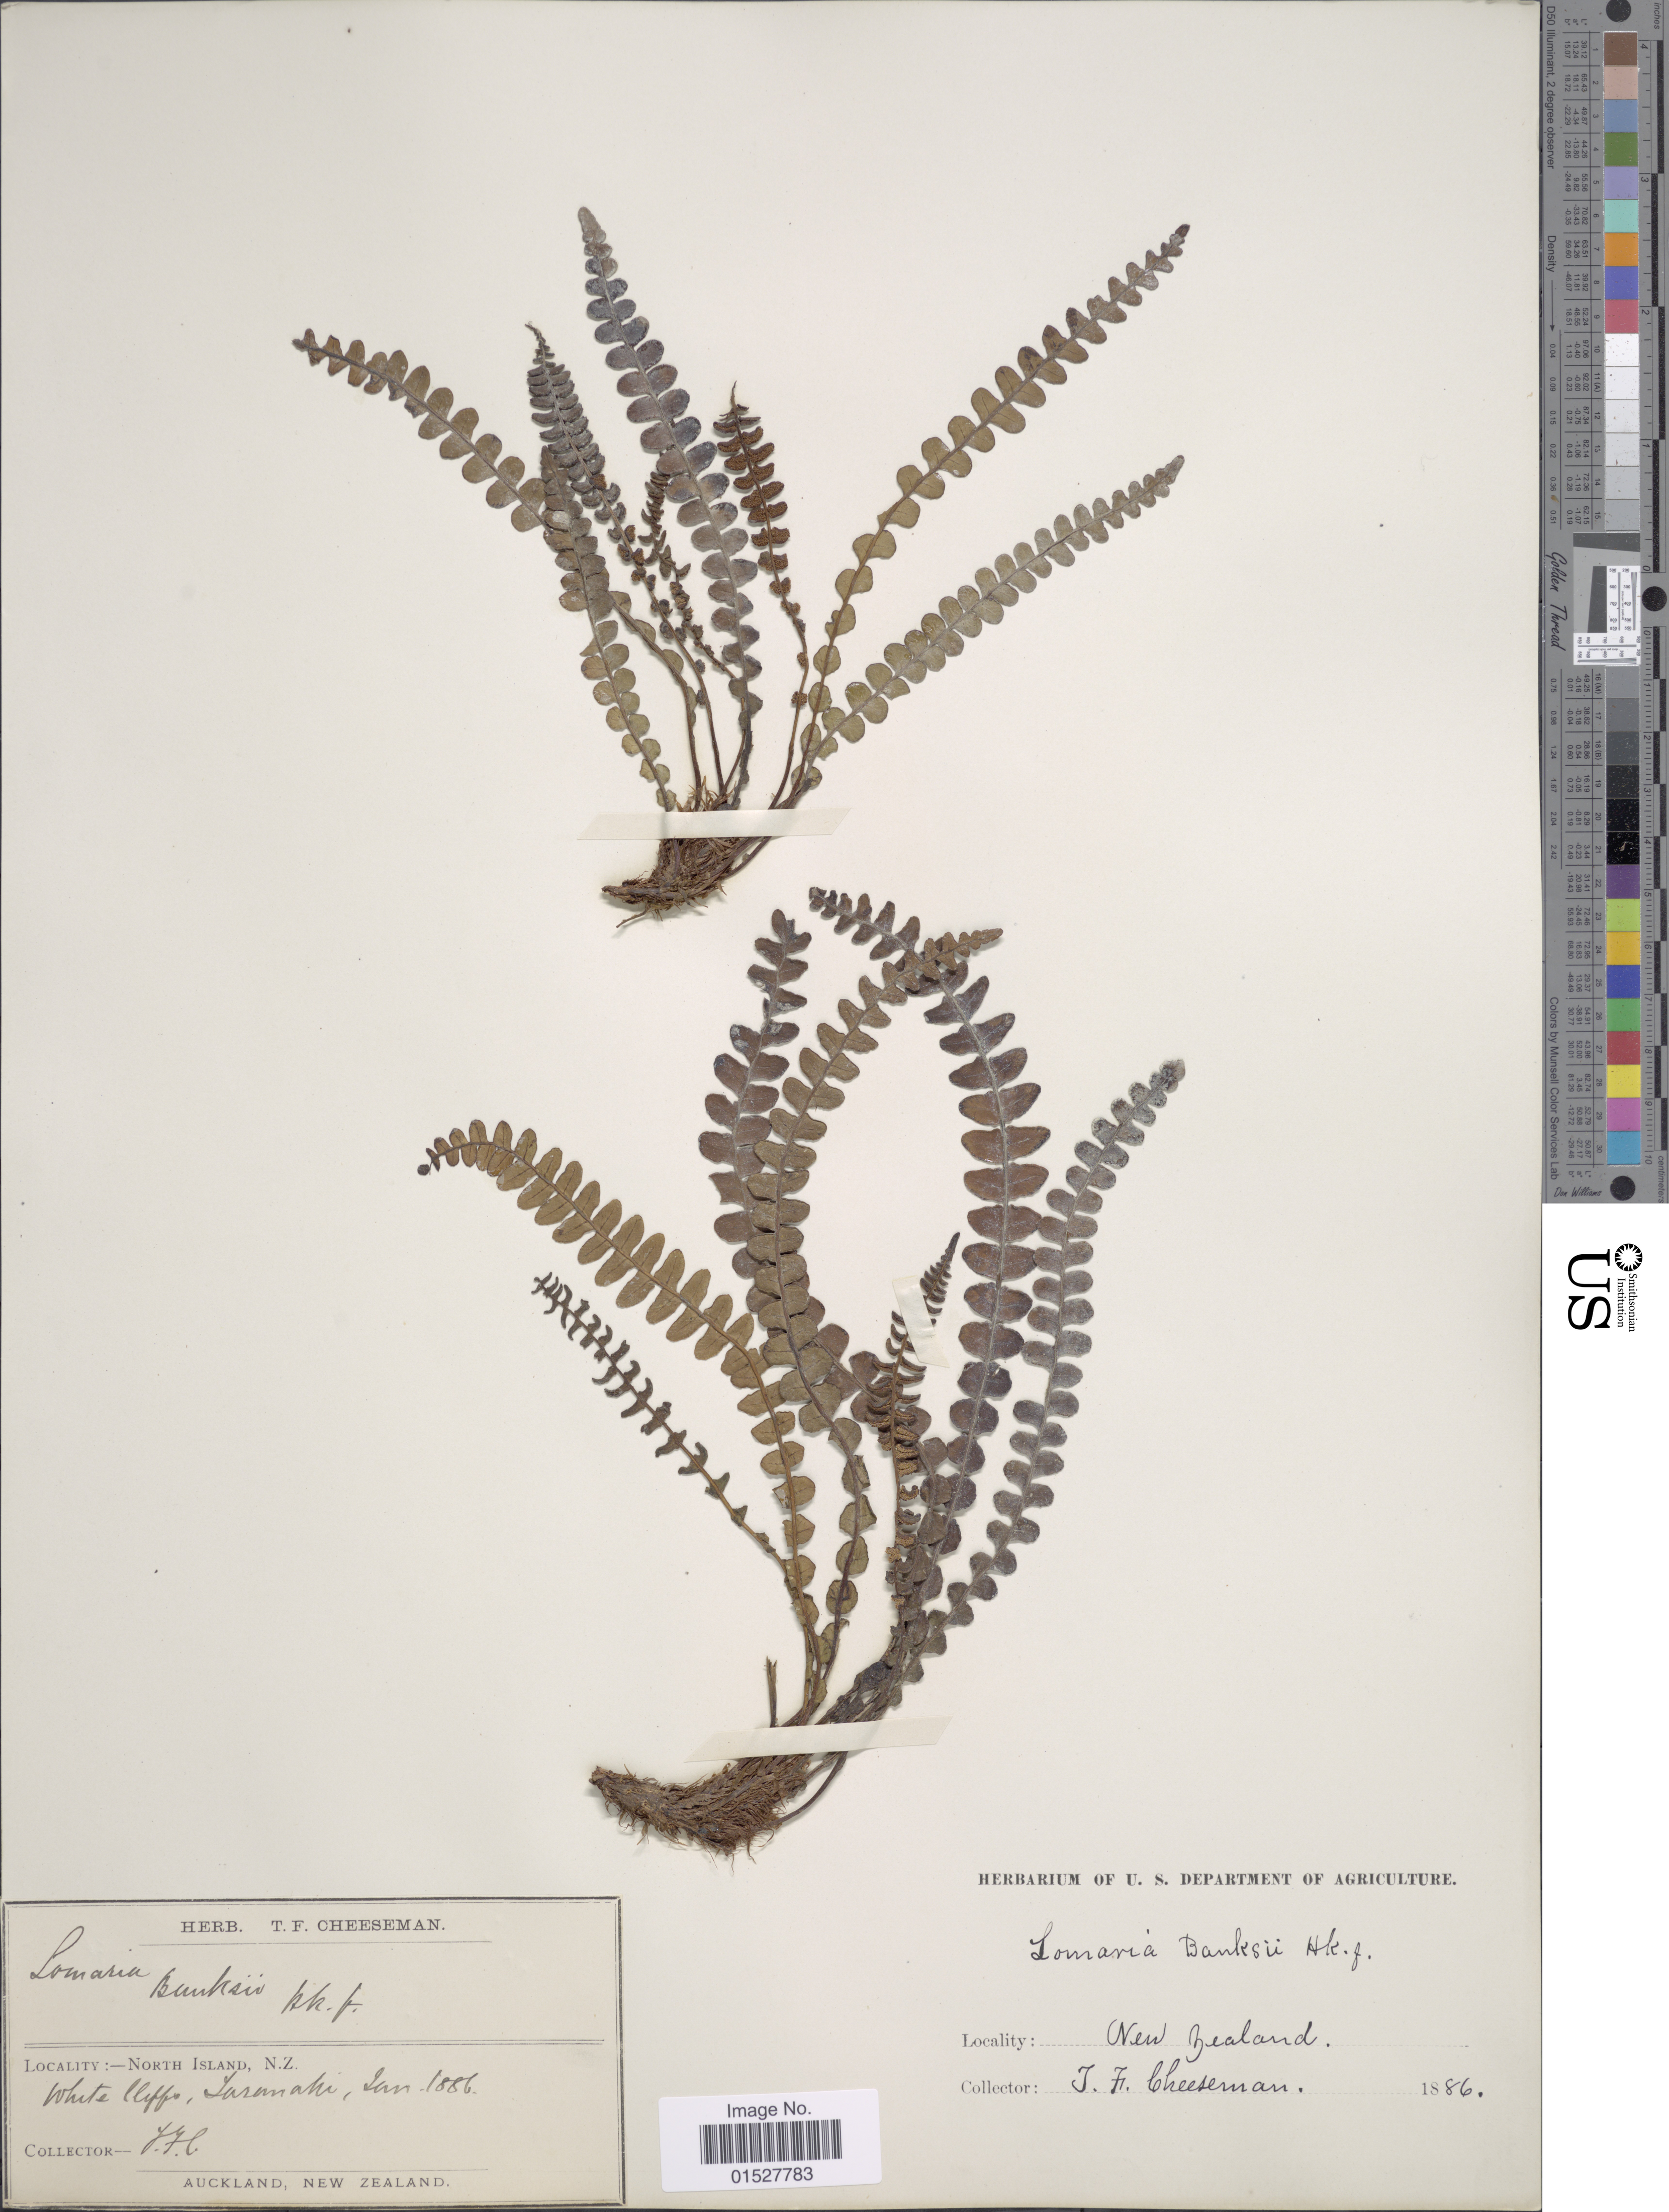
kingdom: Plantae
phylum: Tracheophyta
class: Polypodiopsida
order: Polypodiales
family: Blechnaceae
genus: Blechnum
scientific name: Blechnum blechnoides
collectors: T. F. Cheeseman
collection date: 1886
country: New Zealand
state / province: Auckland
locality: North Island, N. Z., White Cliffs, Taranaki